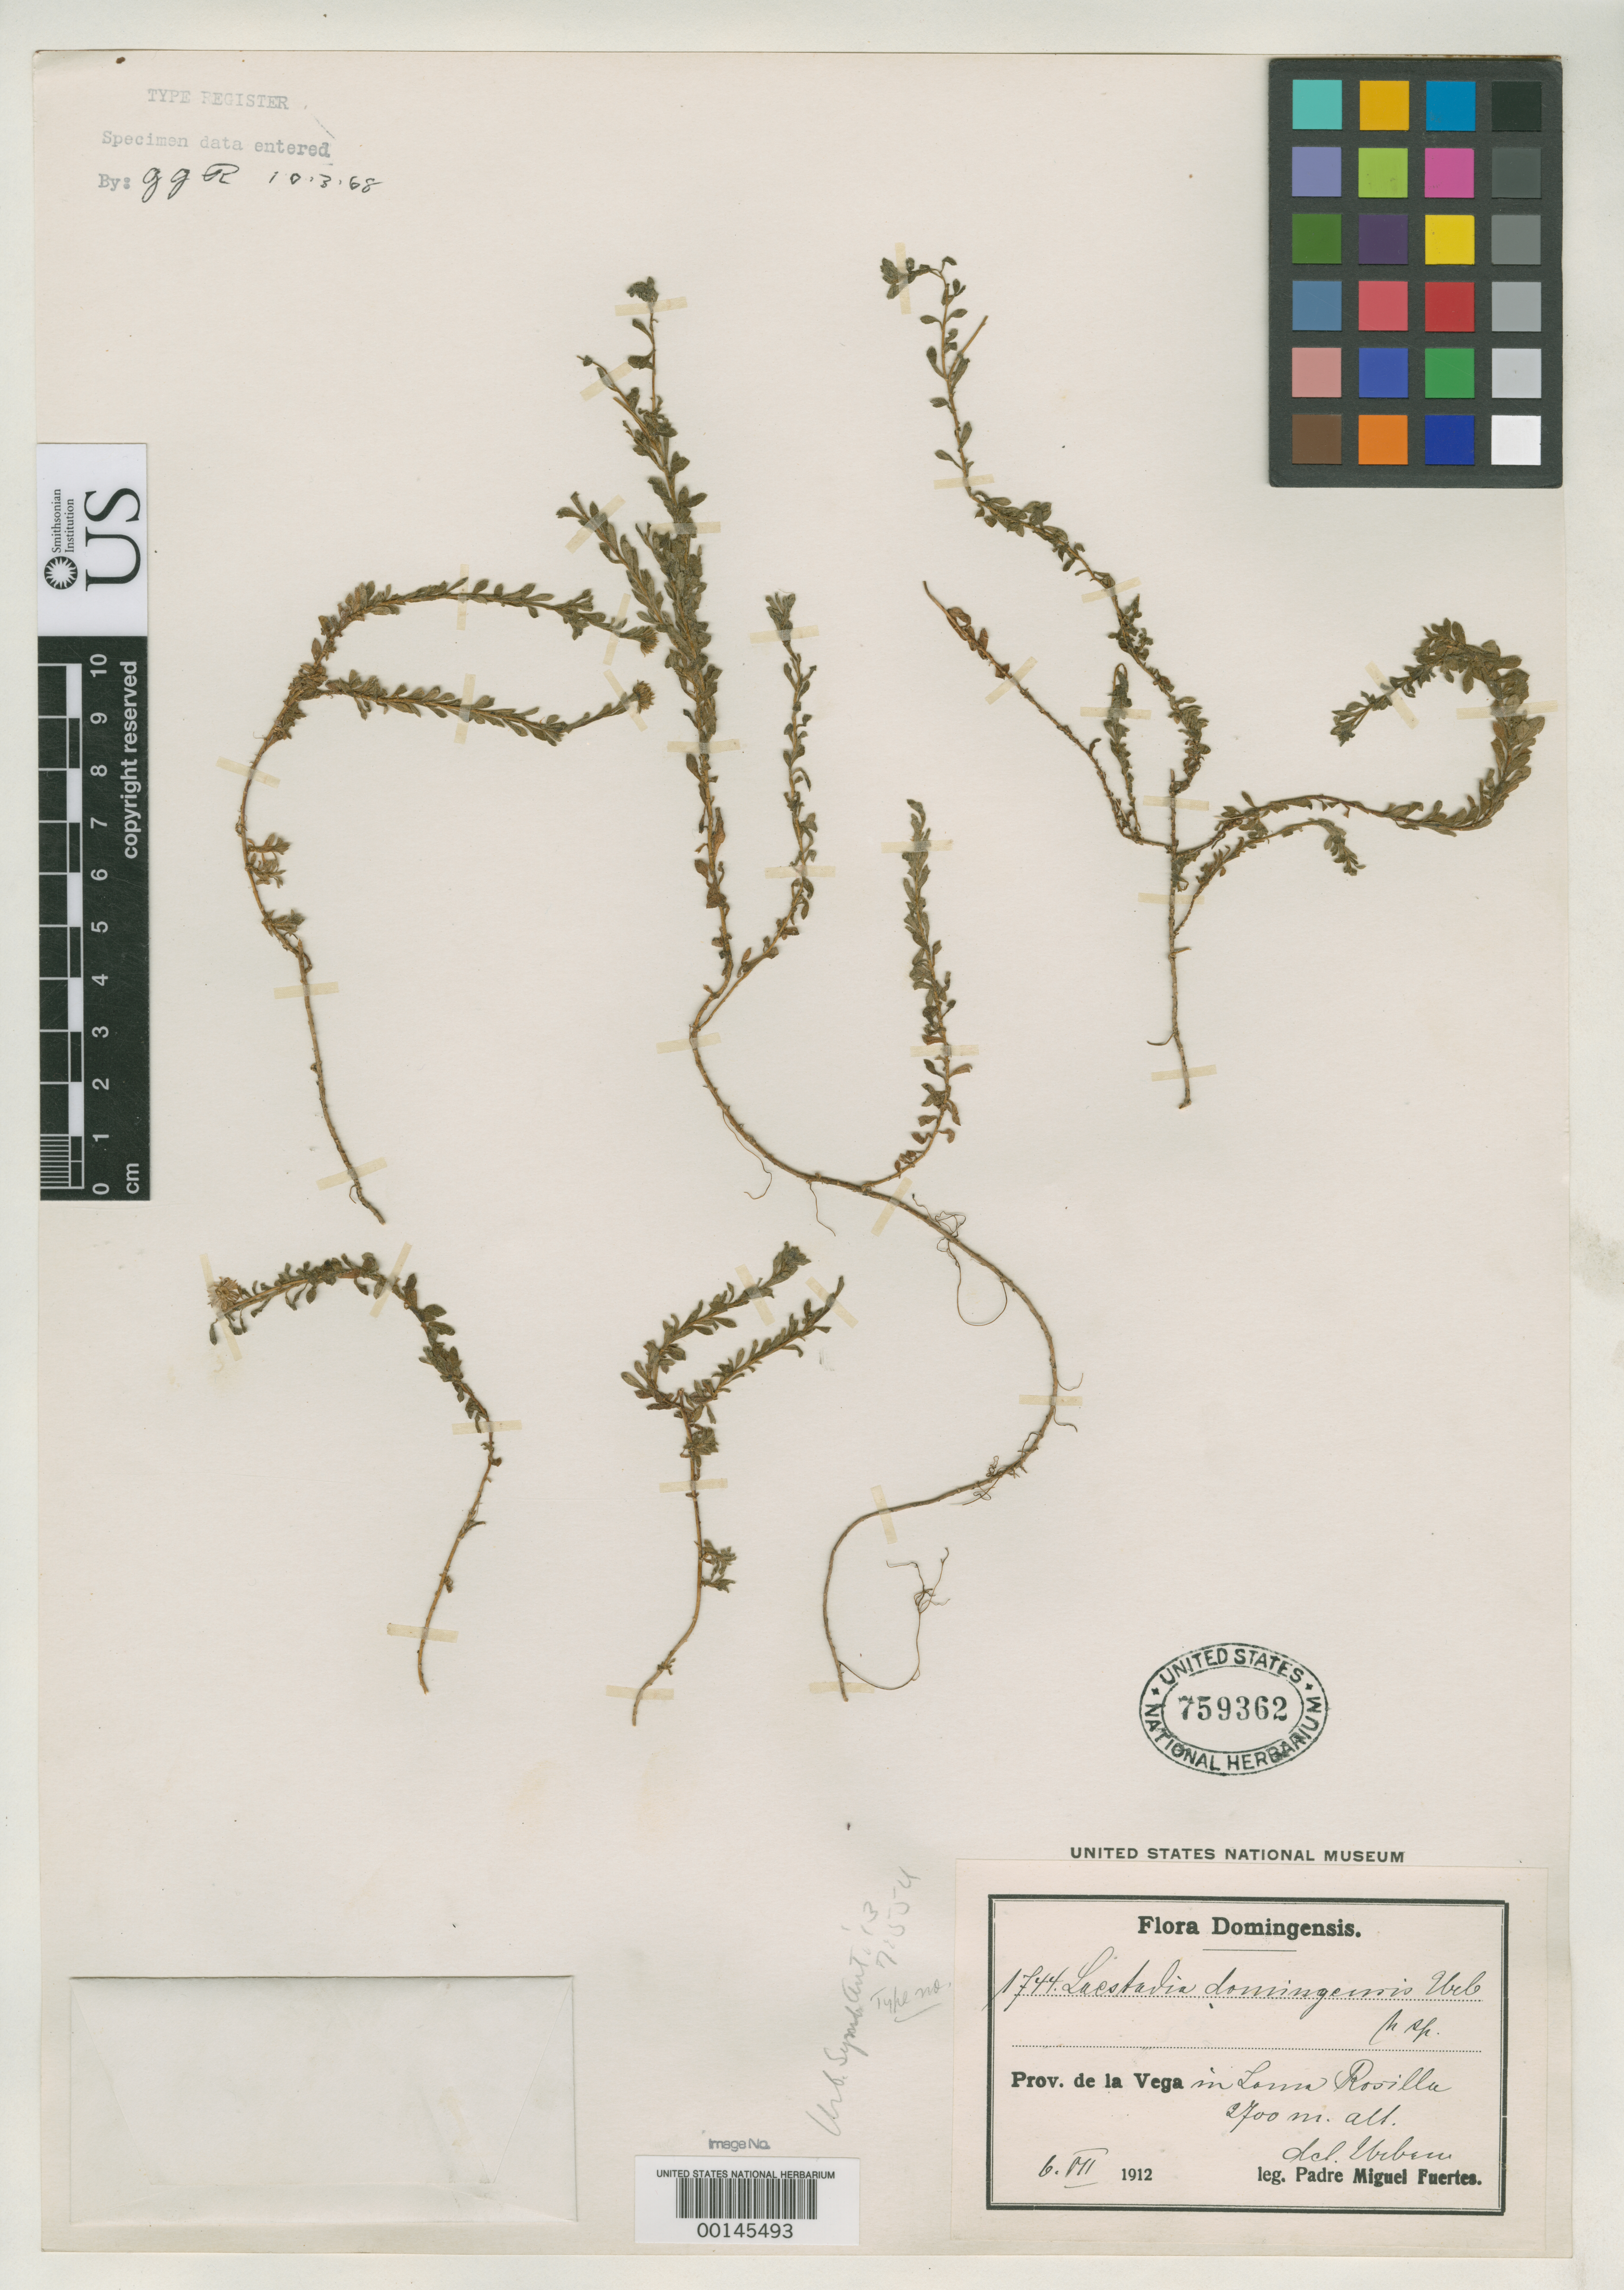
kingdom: Plantae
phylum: Tracheophyta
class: Magnoliopsida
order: Asterales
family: Asteraceae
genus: Laestadia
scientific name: Laestadia domingensis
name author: Urb.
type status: Isotype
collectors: M. D. Fuertes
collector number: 1744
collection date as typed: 06 Jul 1912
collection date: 1912-07-06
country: Dominican Republic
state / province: La Vega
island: Hispaniola Island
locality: Loma Rosilla.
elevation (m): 2700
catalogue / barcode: US 759362